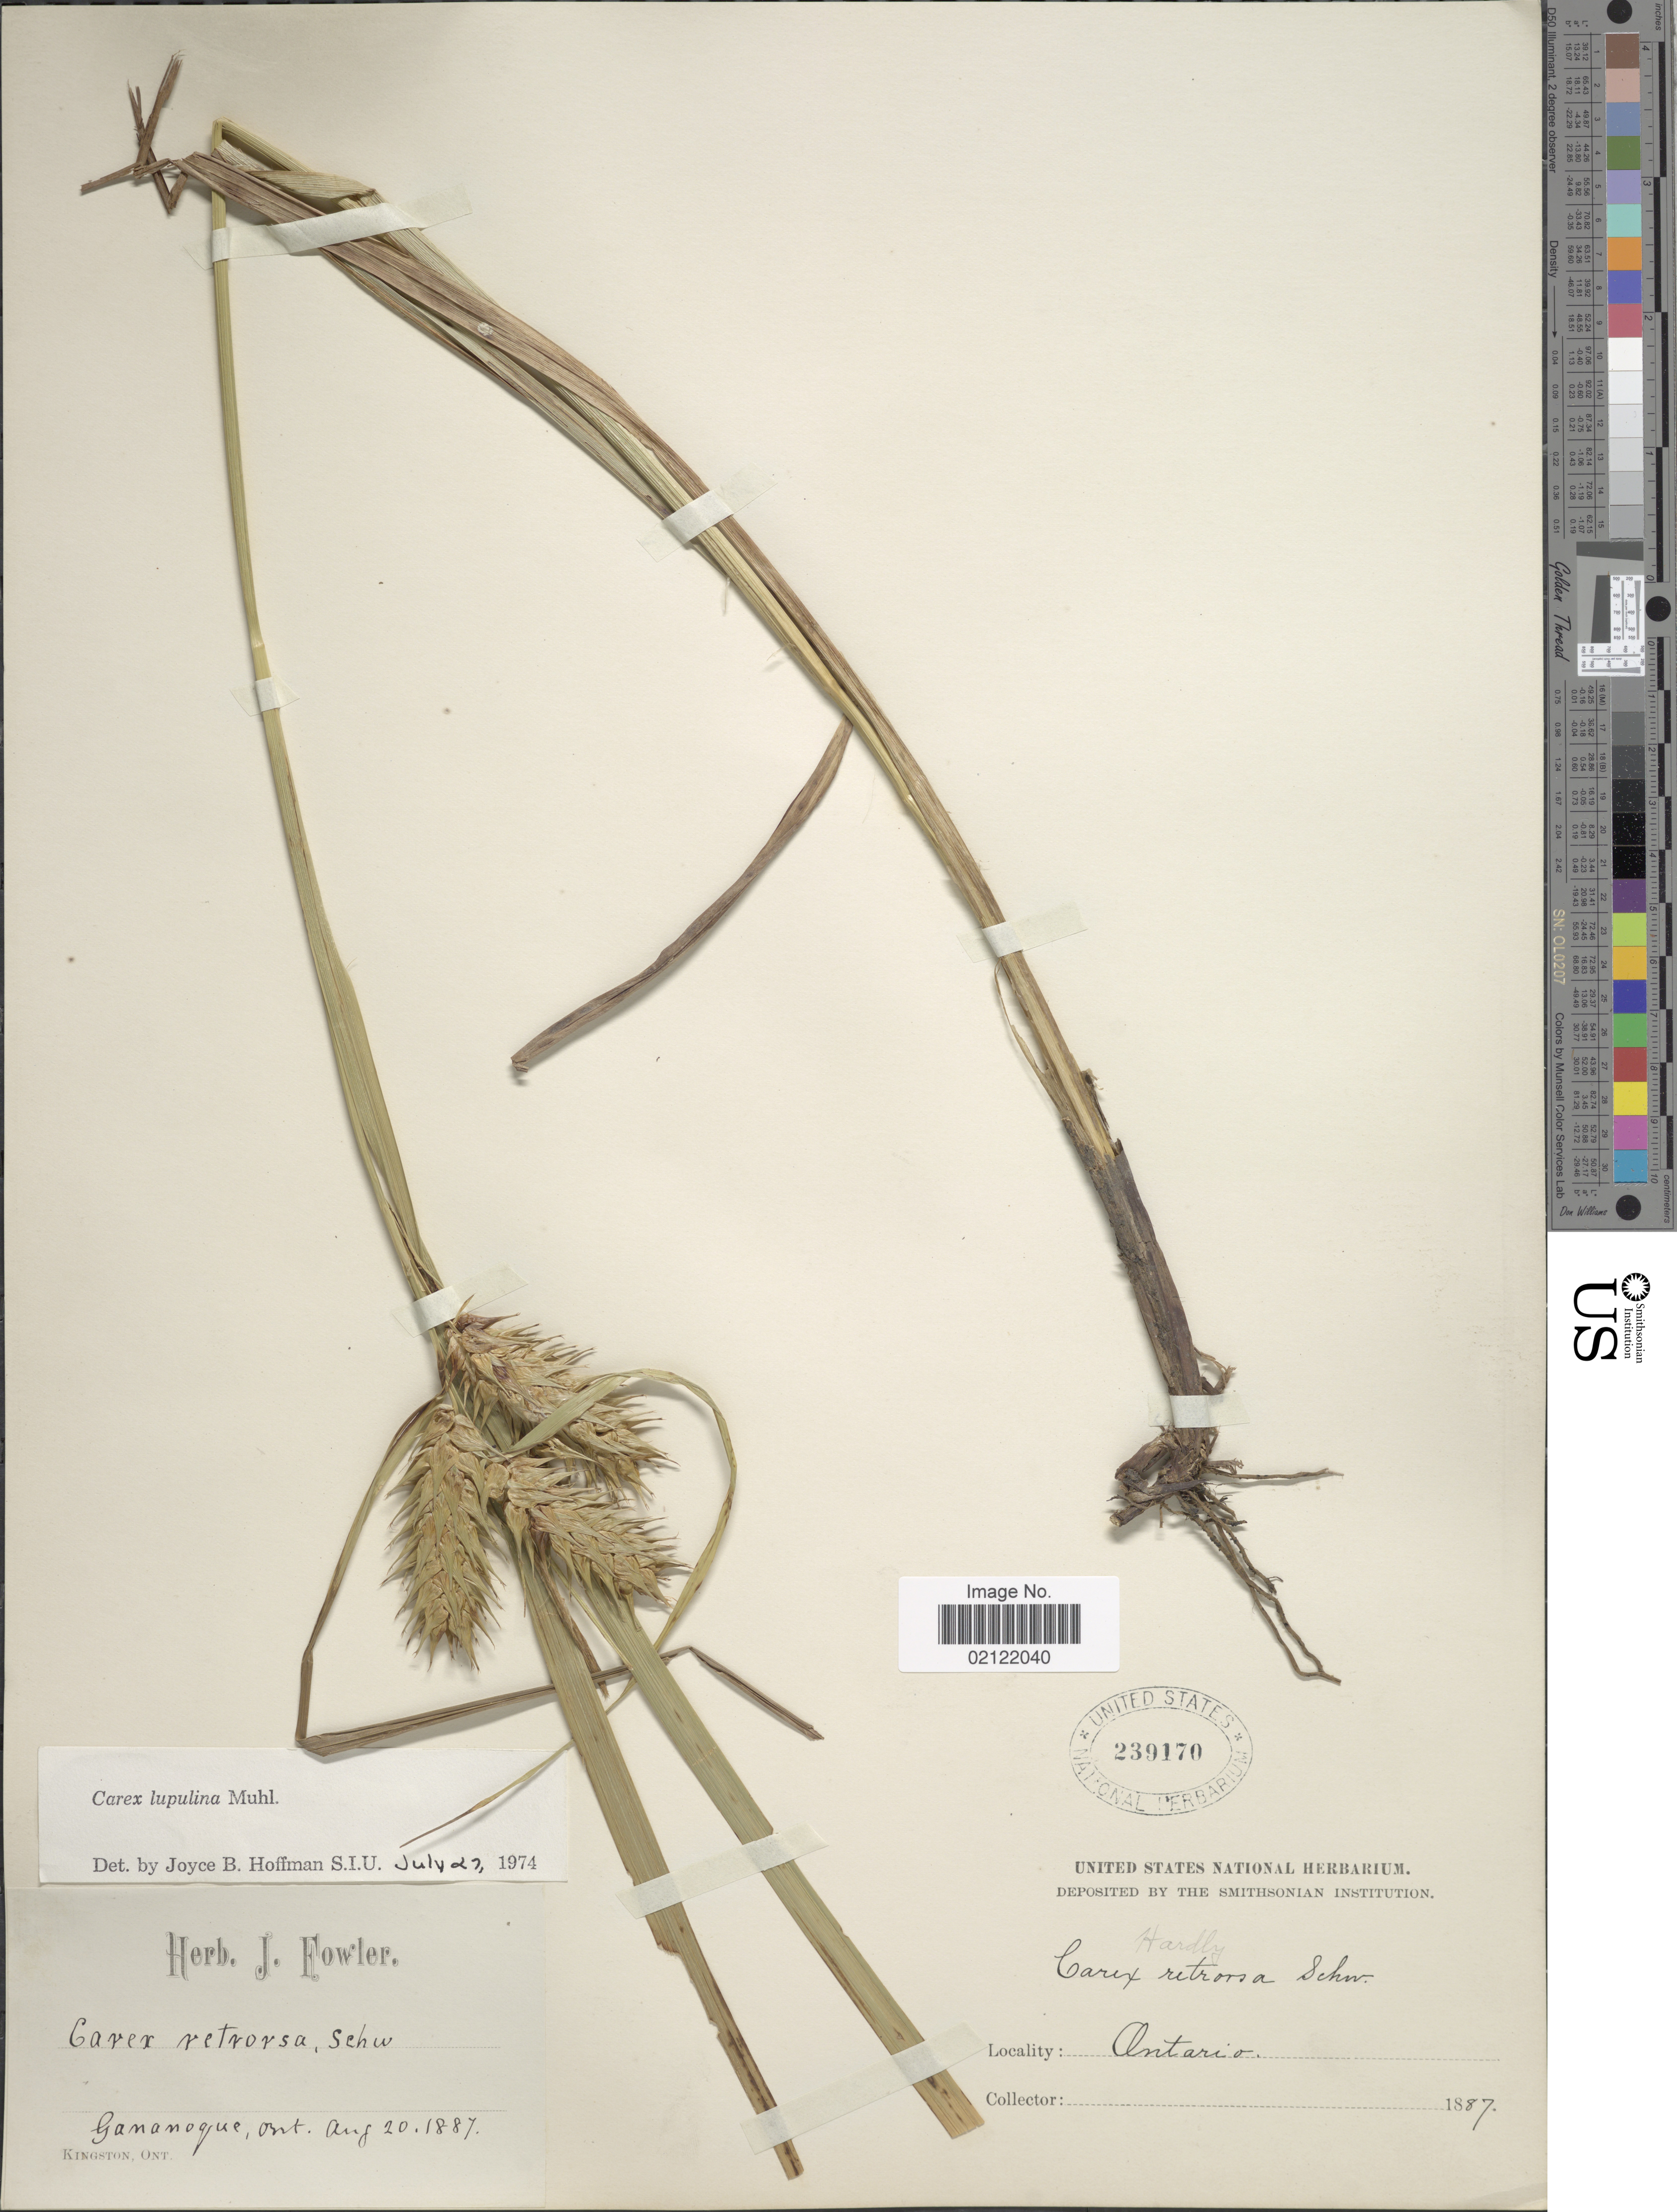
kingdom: Plantae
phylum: Tracheophyta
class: Liliopsida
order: Poales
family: Cyperaceae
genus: Carex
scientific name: Carex lupulina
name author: Muhl. ex Willd.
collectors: ex herb. J. Fowler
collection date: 1887-08-20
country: Canada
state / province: Ontario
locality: Gananoque, Ont. Kingston [unsure placement]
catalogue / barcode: US 239170